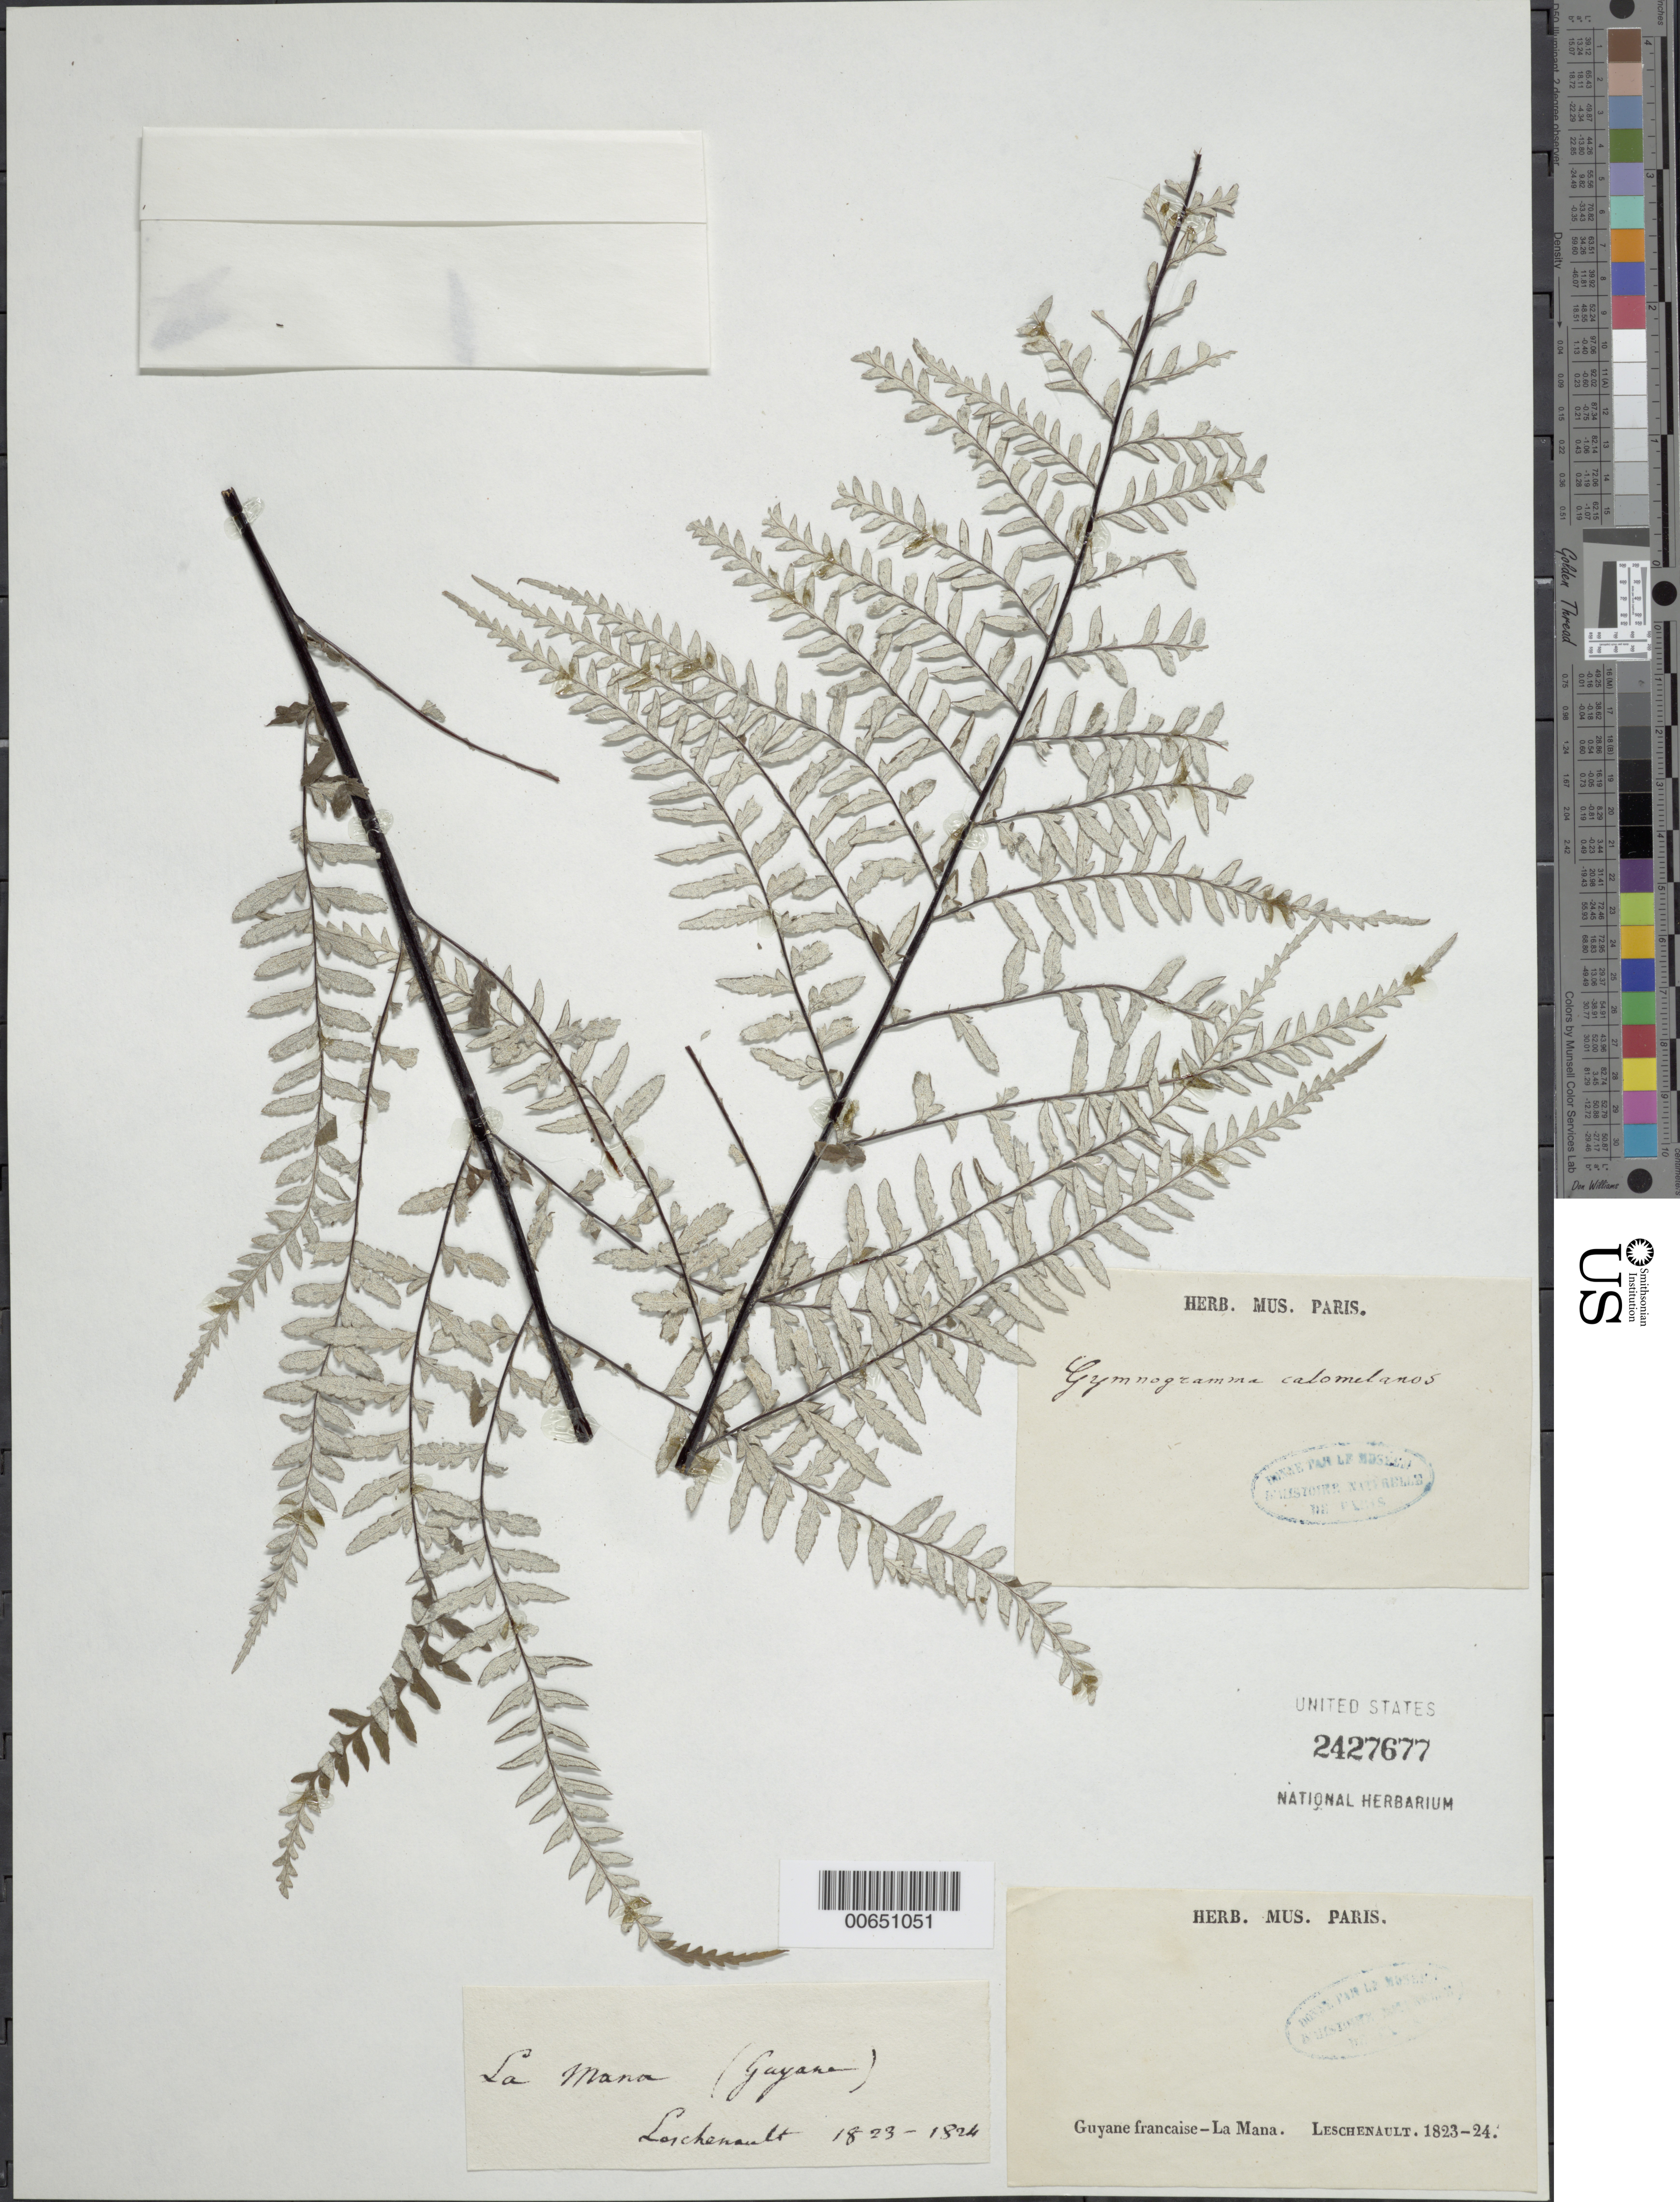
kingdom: Plantae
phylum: Tracheophyta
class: Polypodiopsida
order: Polypodiales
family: Pteridaceae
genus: Pityrogramma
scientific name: Pityrogramma calomelanos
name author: (L.) Link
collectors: J. Leschenault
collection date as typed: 1823 to 1824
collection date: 1823/1824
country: French Guiana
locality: La Mana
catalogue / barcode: US 2427677